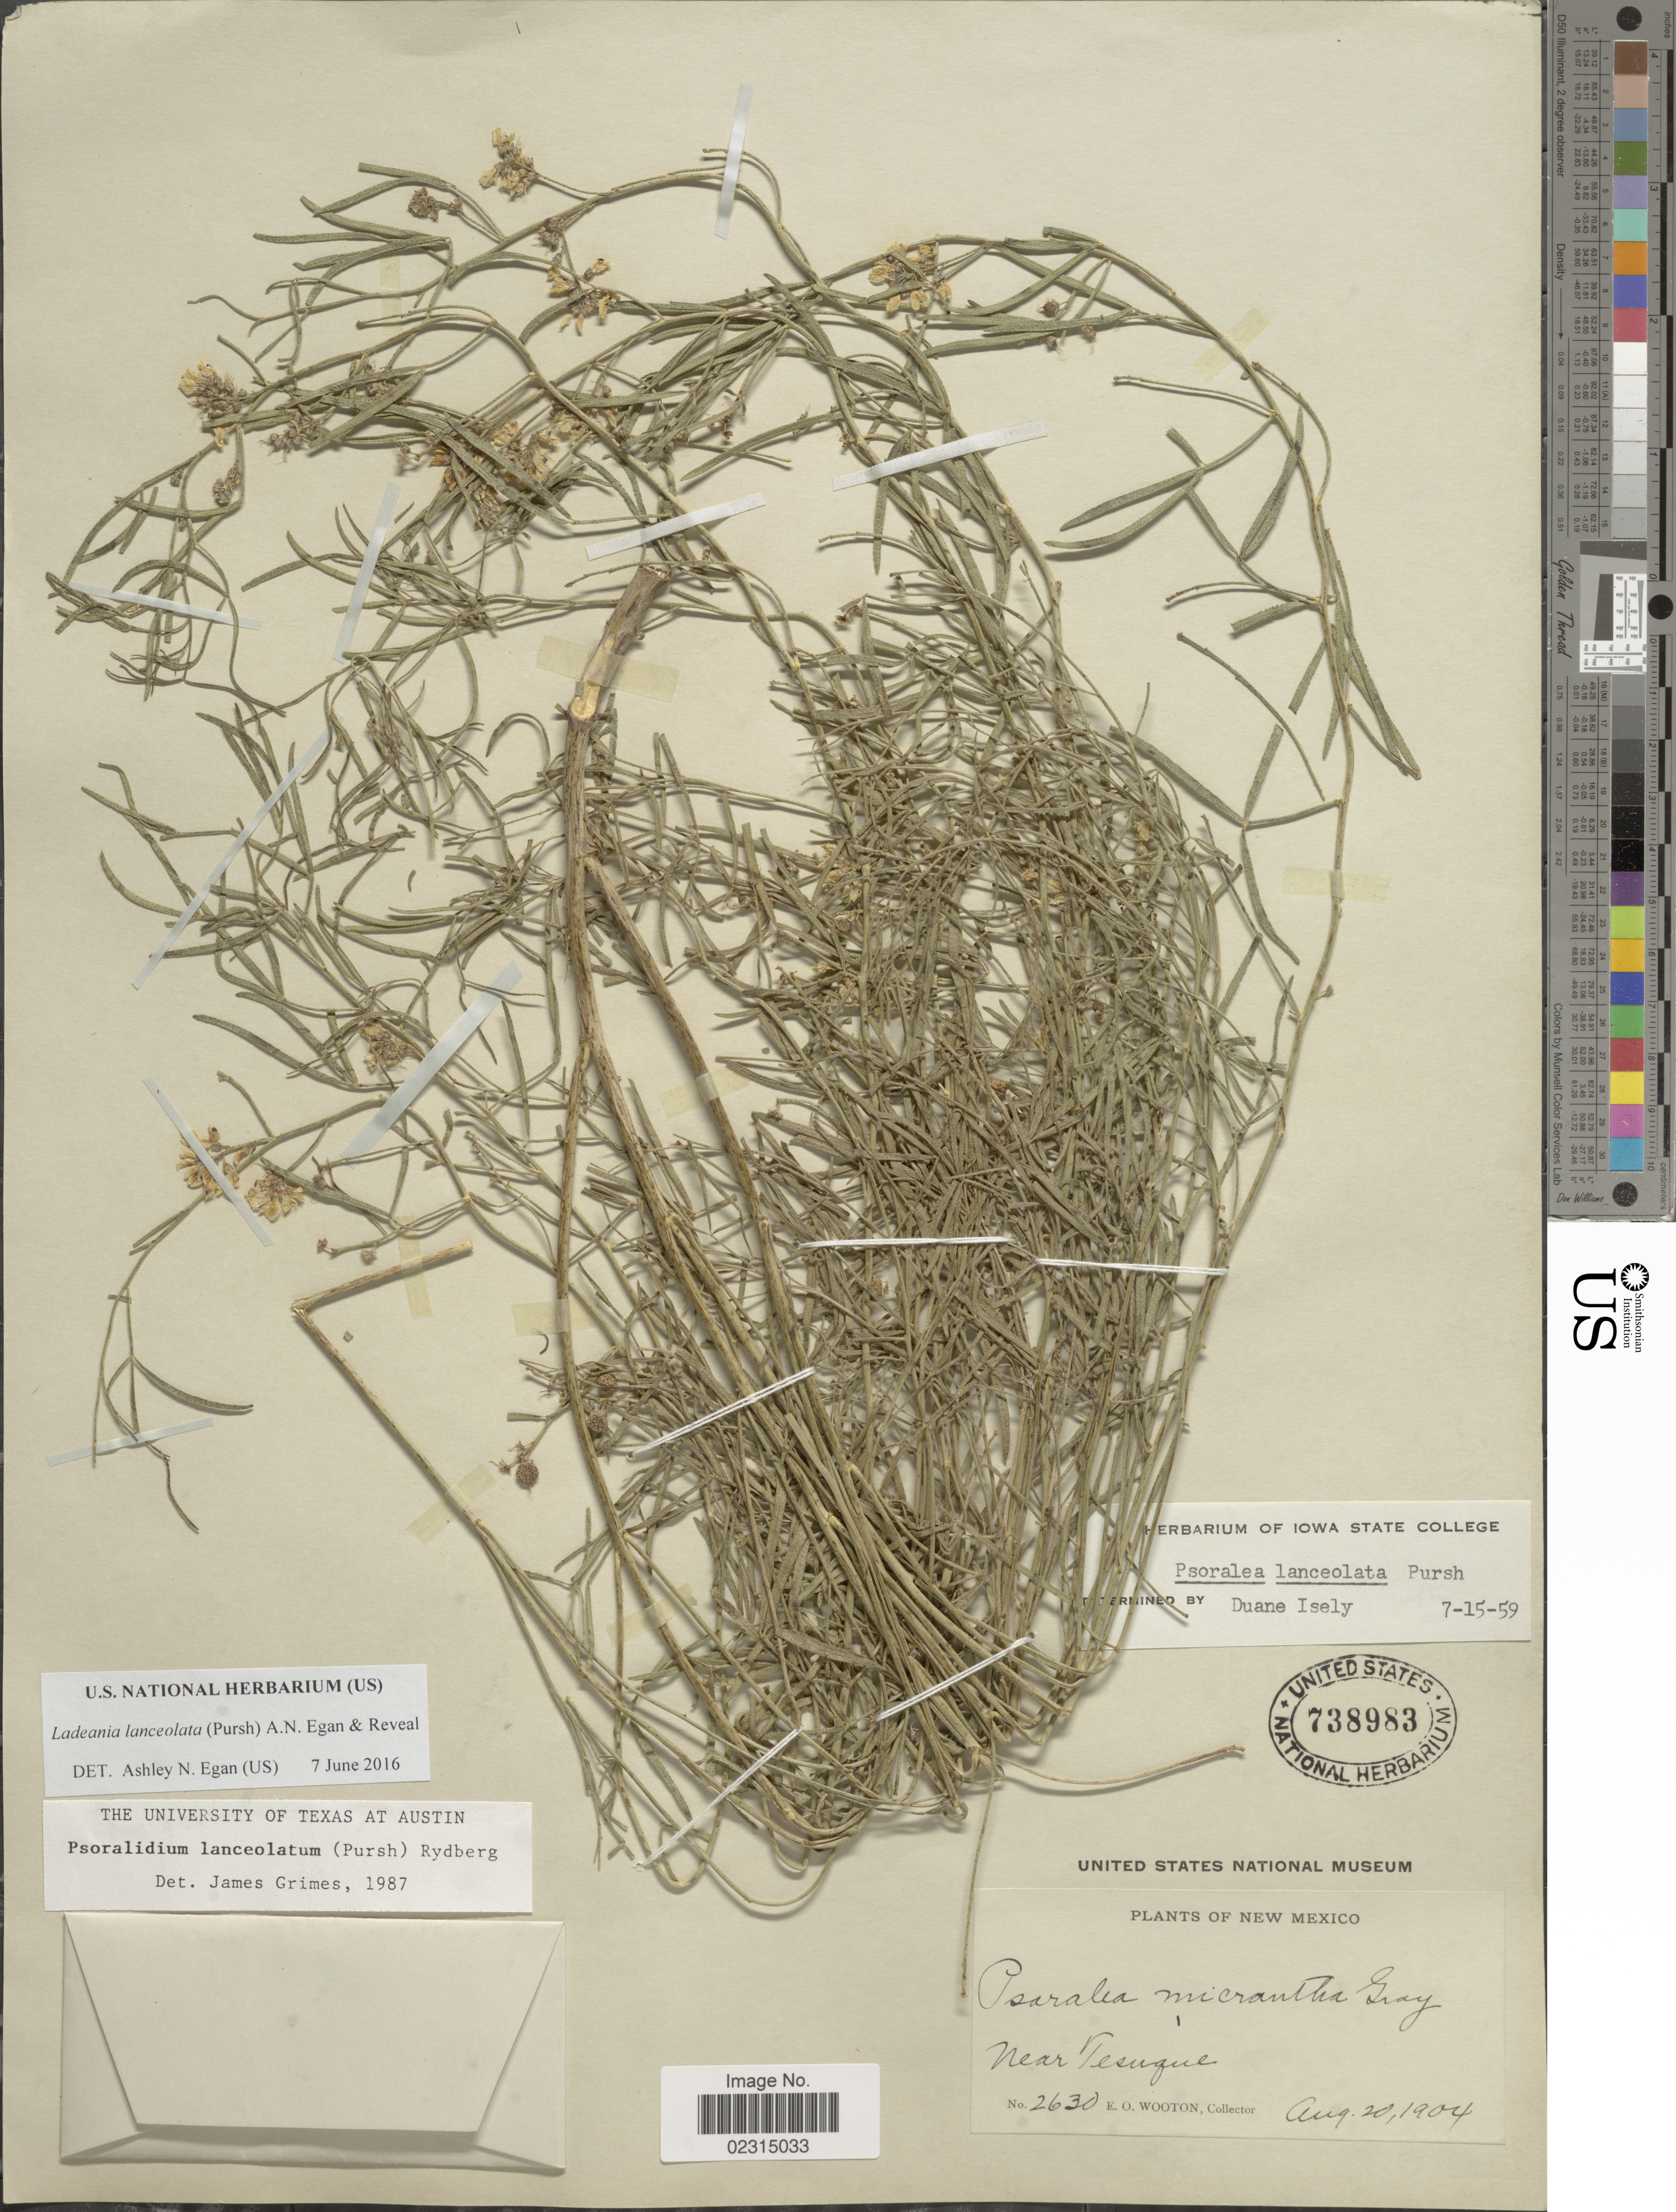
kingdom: Plantae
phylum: Tracheophyta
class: Magnoliopsida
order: Fabales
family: Fabaceae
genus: Ladeania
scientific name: Ladeania lanceolata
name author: (Pursh) A.N. Egan & Reveal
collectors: E. O. Wooton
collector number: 2630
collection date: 1904-08-20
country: United States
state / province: New Mexico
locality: Near Tesuque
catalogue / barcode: US 738983